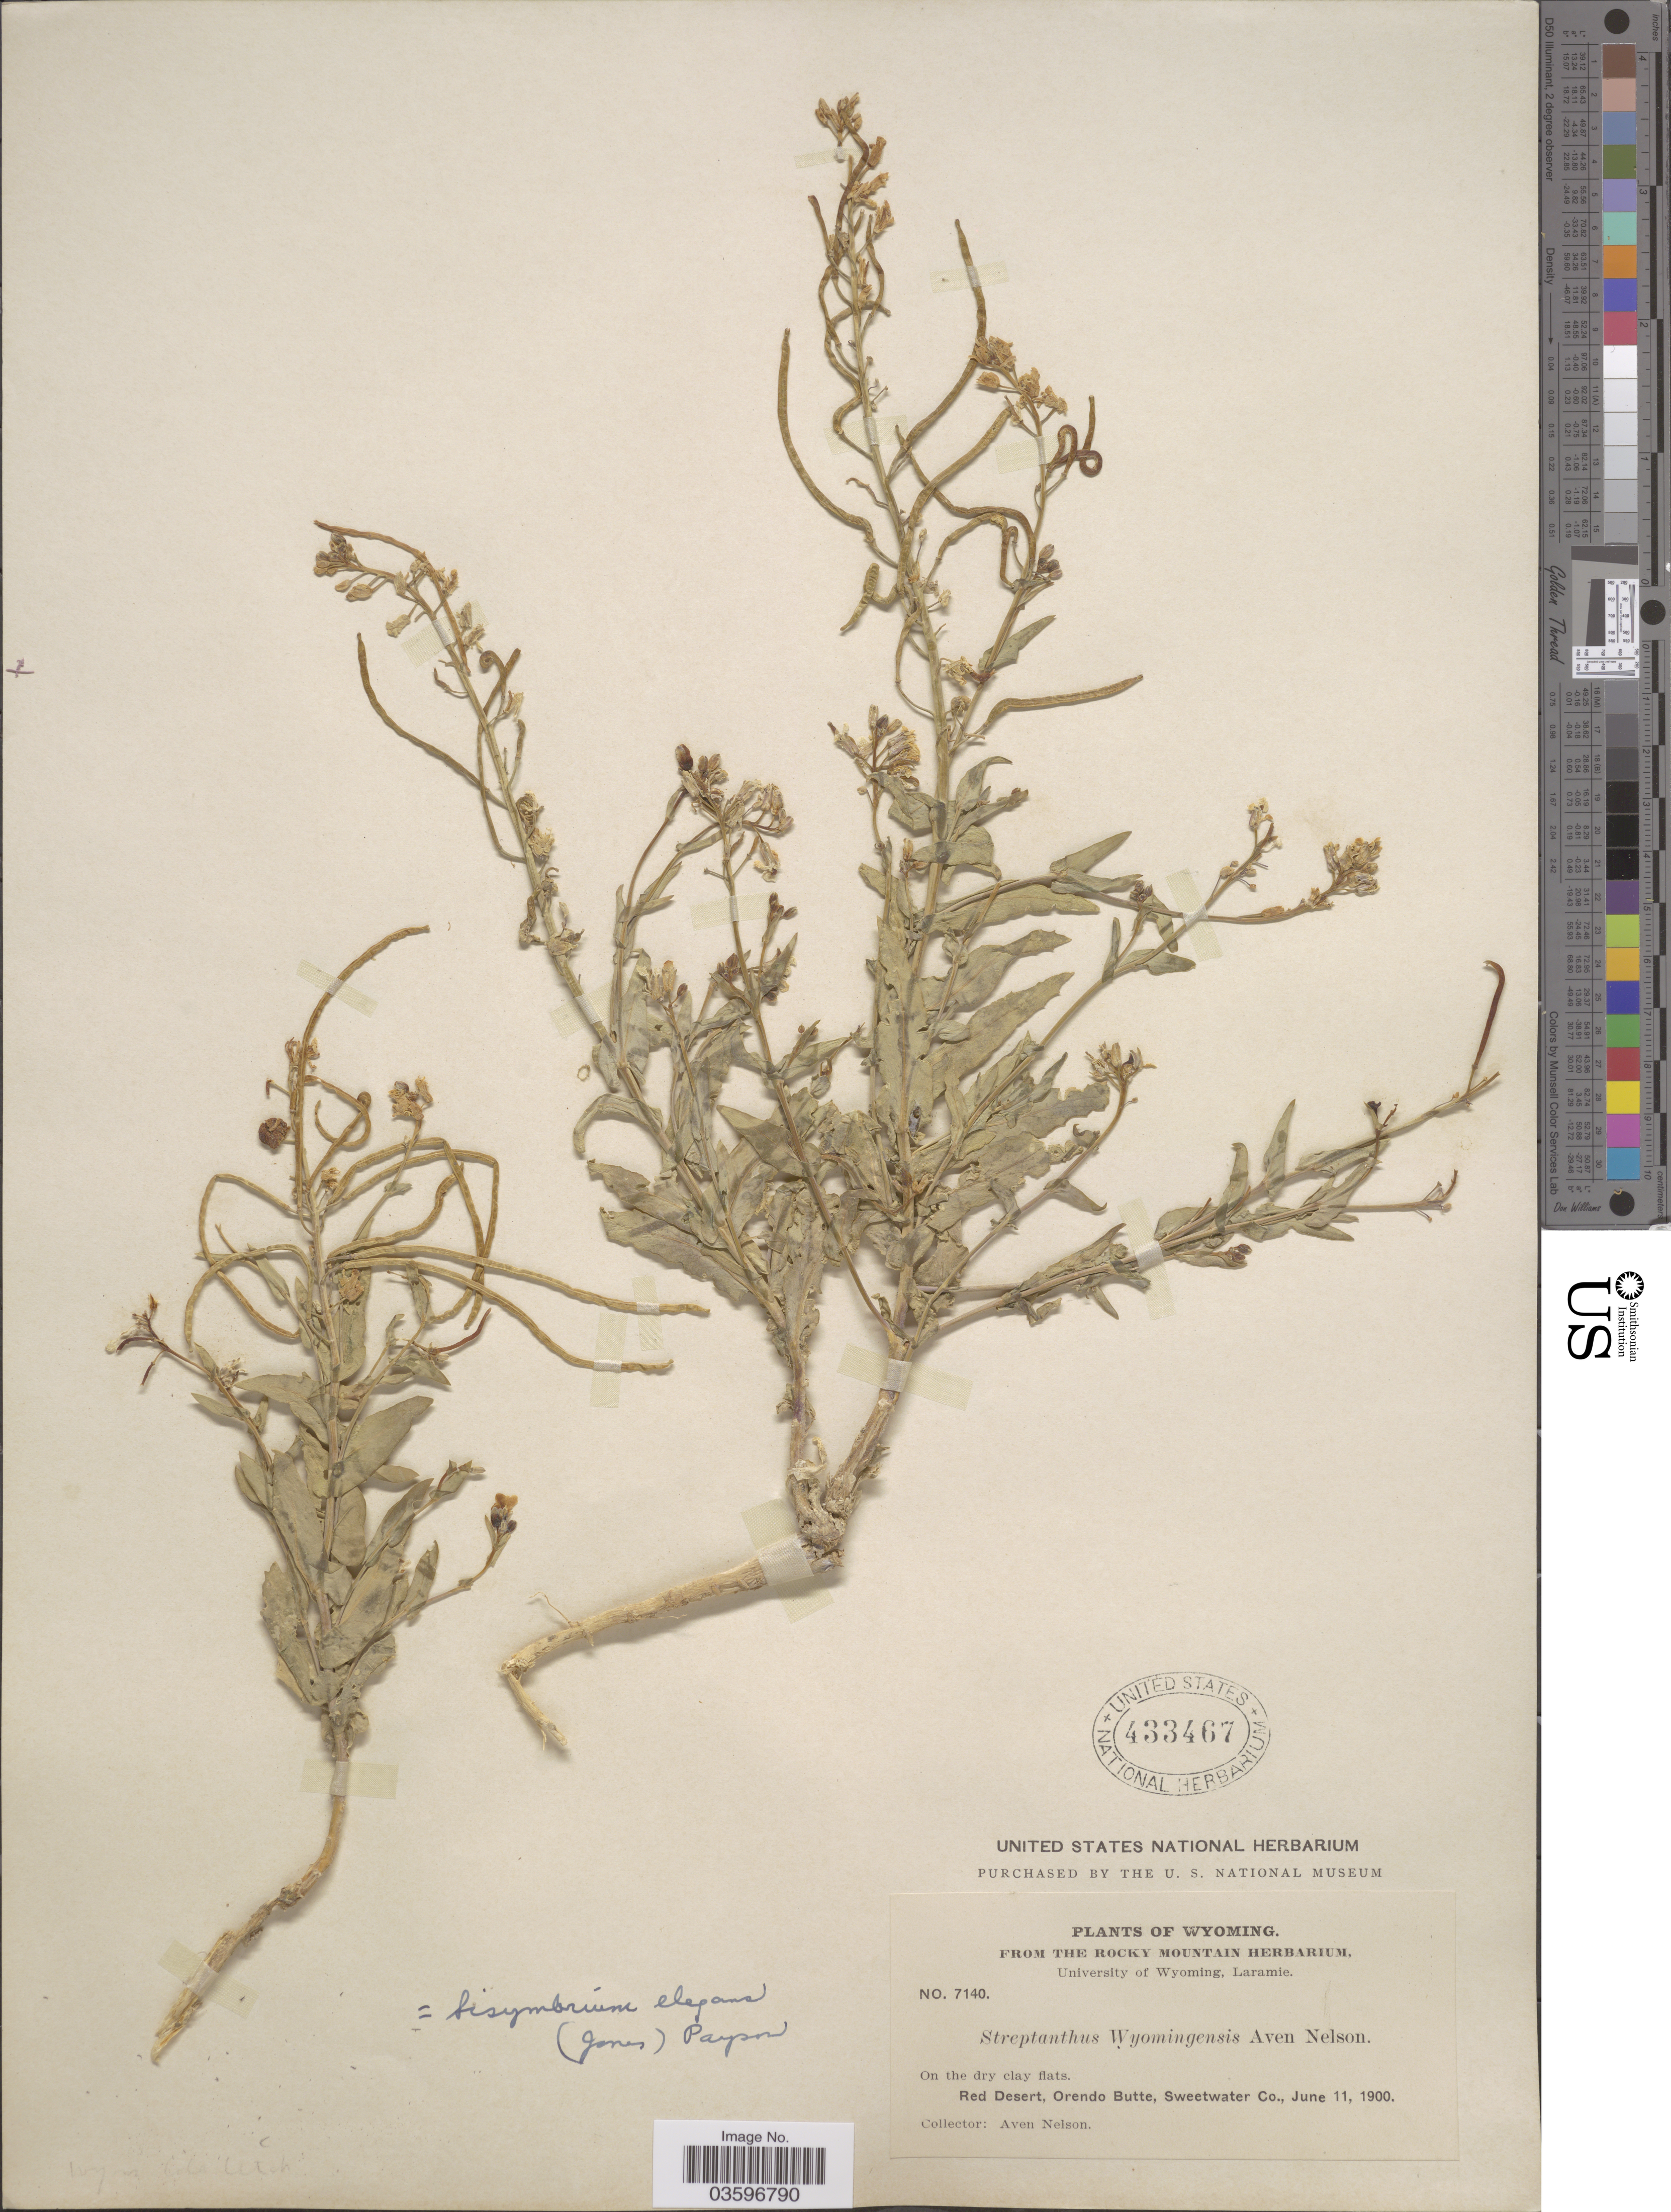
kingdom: Plantae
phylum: Tracheophyta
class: Magnoliopsida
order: Brassicales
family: Brassicaceae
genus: Thelypodiopsis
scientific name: Thelypodiopsis elegans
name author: (M.E. Jones) Rydb.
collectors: A. Nelson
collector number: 7140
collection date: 1900-06-11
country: United States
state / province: Wyoming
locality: Red Desert, Orendo Butte, Sweetwater Co.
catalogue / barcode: US 433467